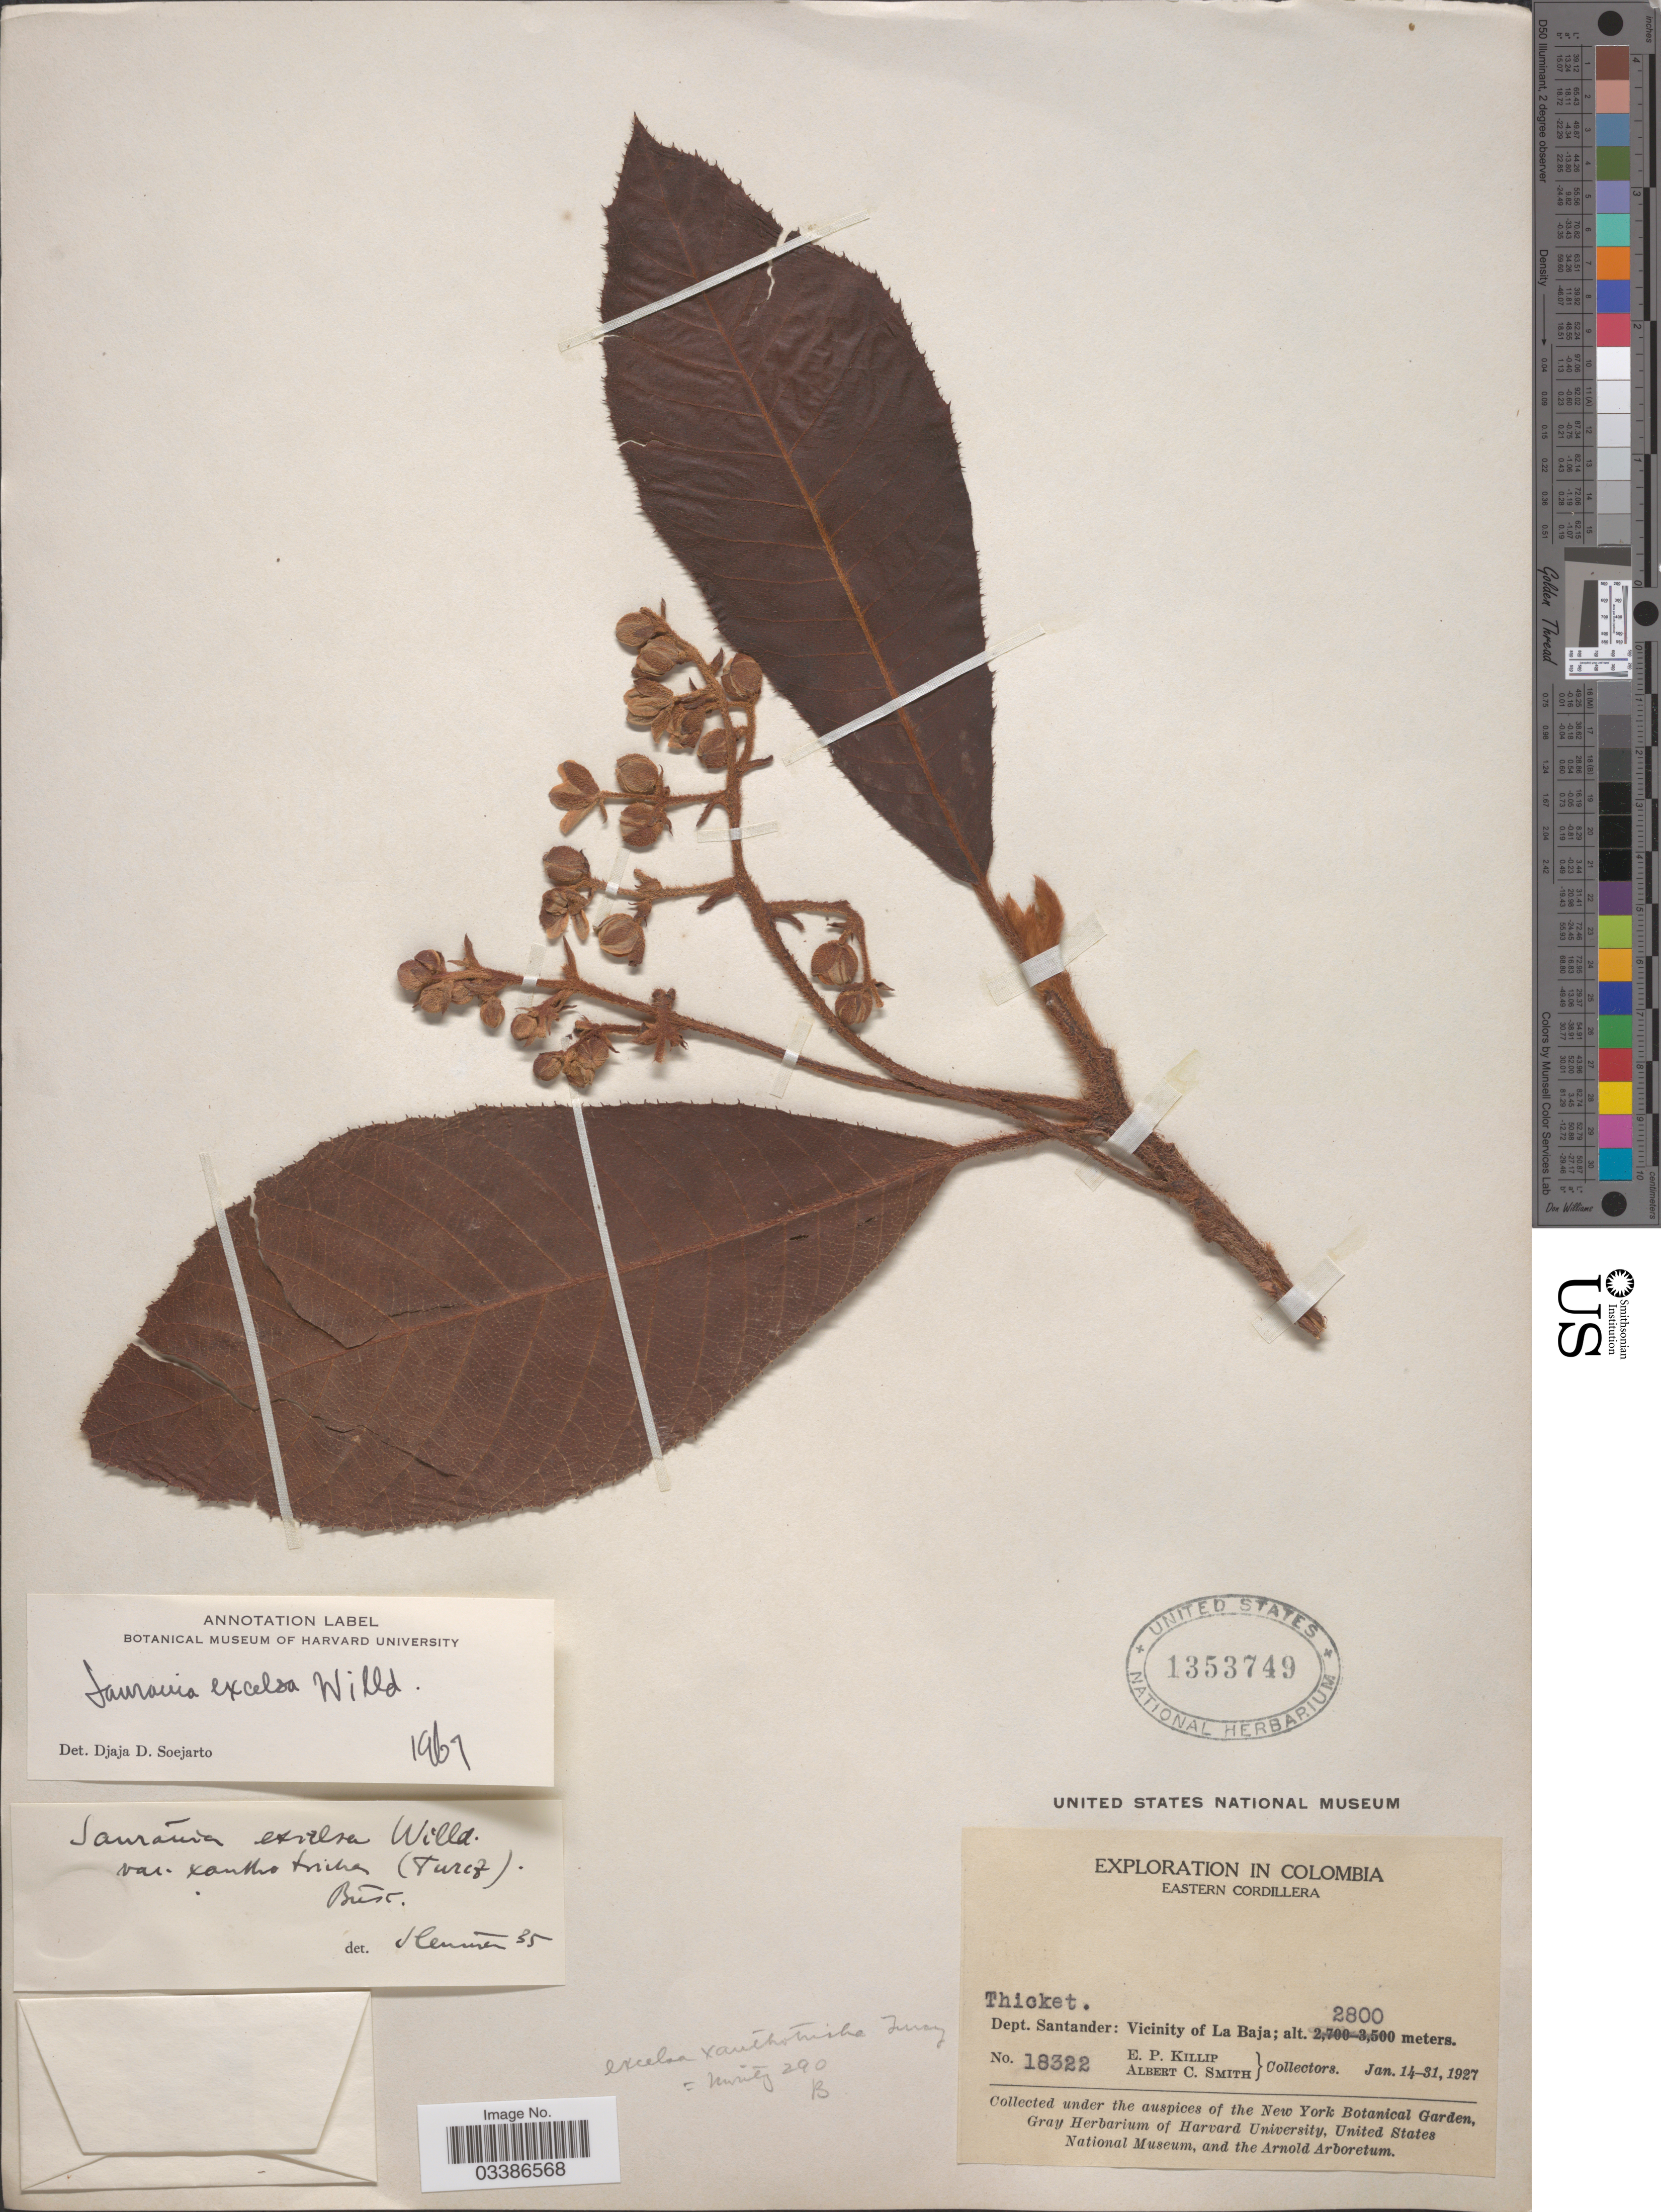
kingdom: Plantae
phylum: Tracheophyta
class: Magnoliopsida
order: Ericales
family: Actinidiaceae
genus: Saurauia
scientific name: Saurauia excelsa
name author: Willd.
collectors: E. P. Killip & A. C. Smith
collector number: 18322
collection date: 1927-01-14/1927-01-31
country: Colombia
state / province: Santander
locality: Eastern Cordillera. Dept. Santander: Vicinity of La Baja.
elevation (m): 2800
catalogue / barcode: US 1353749